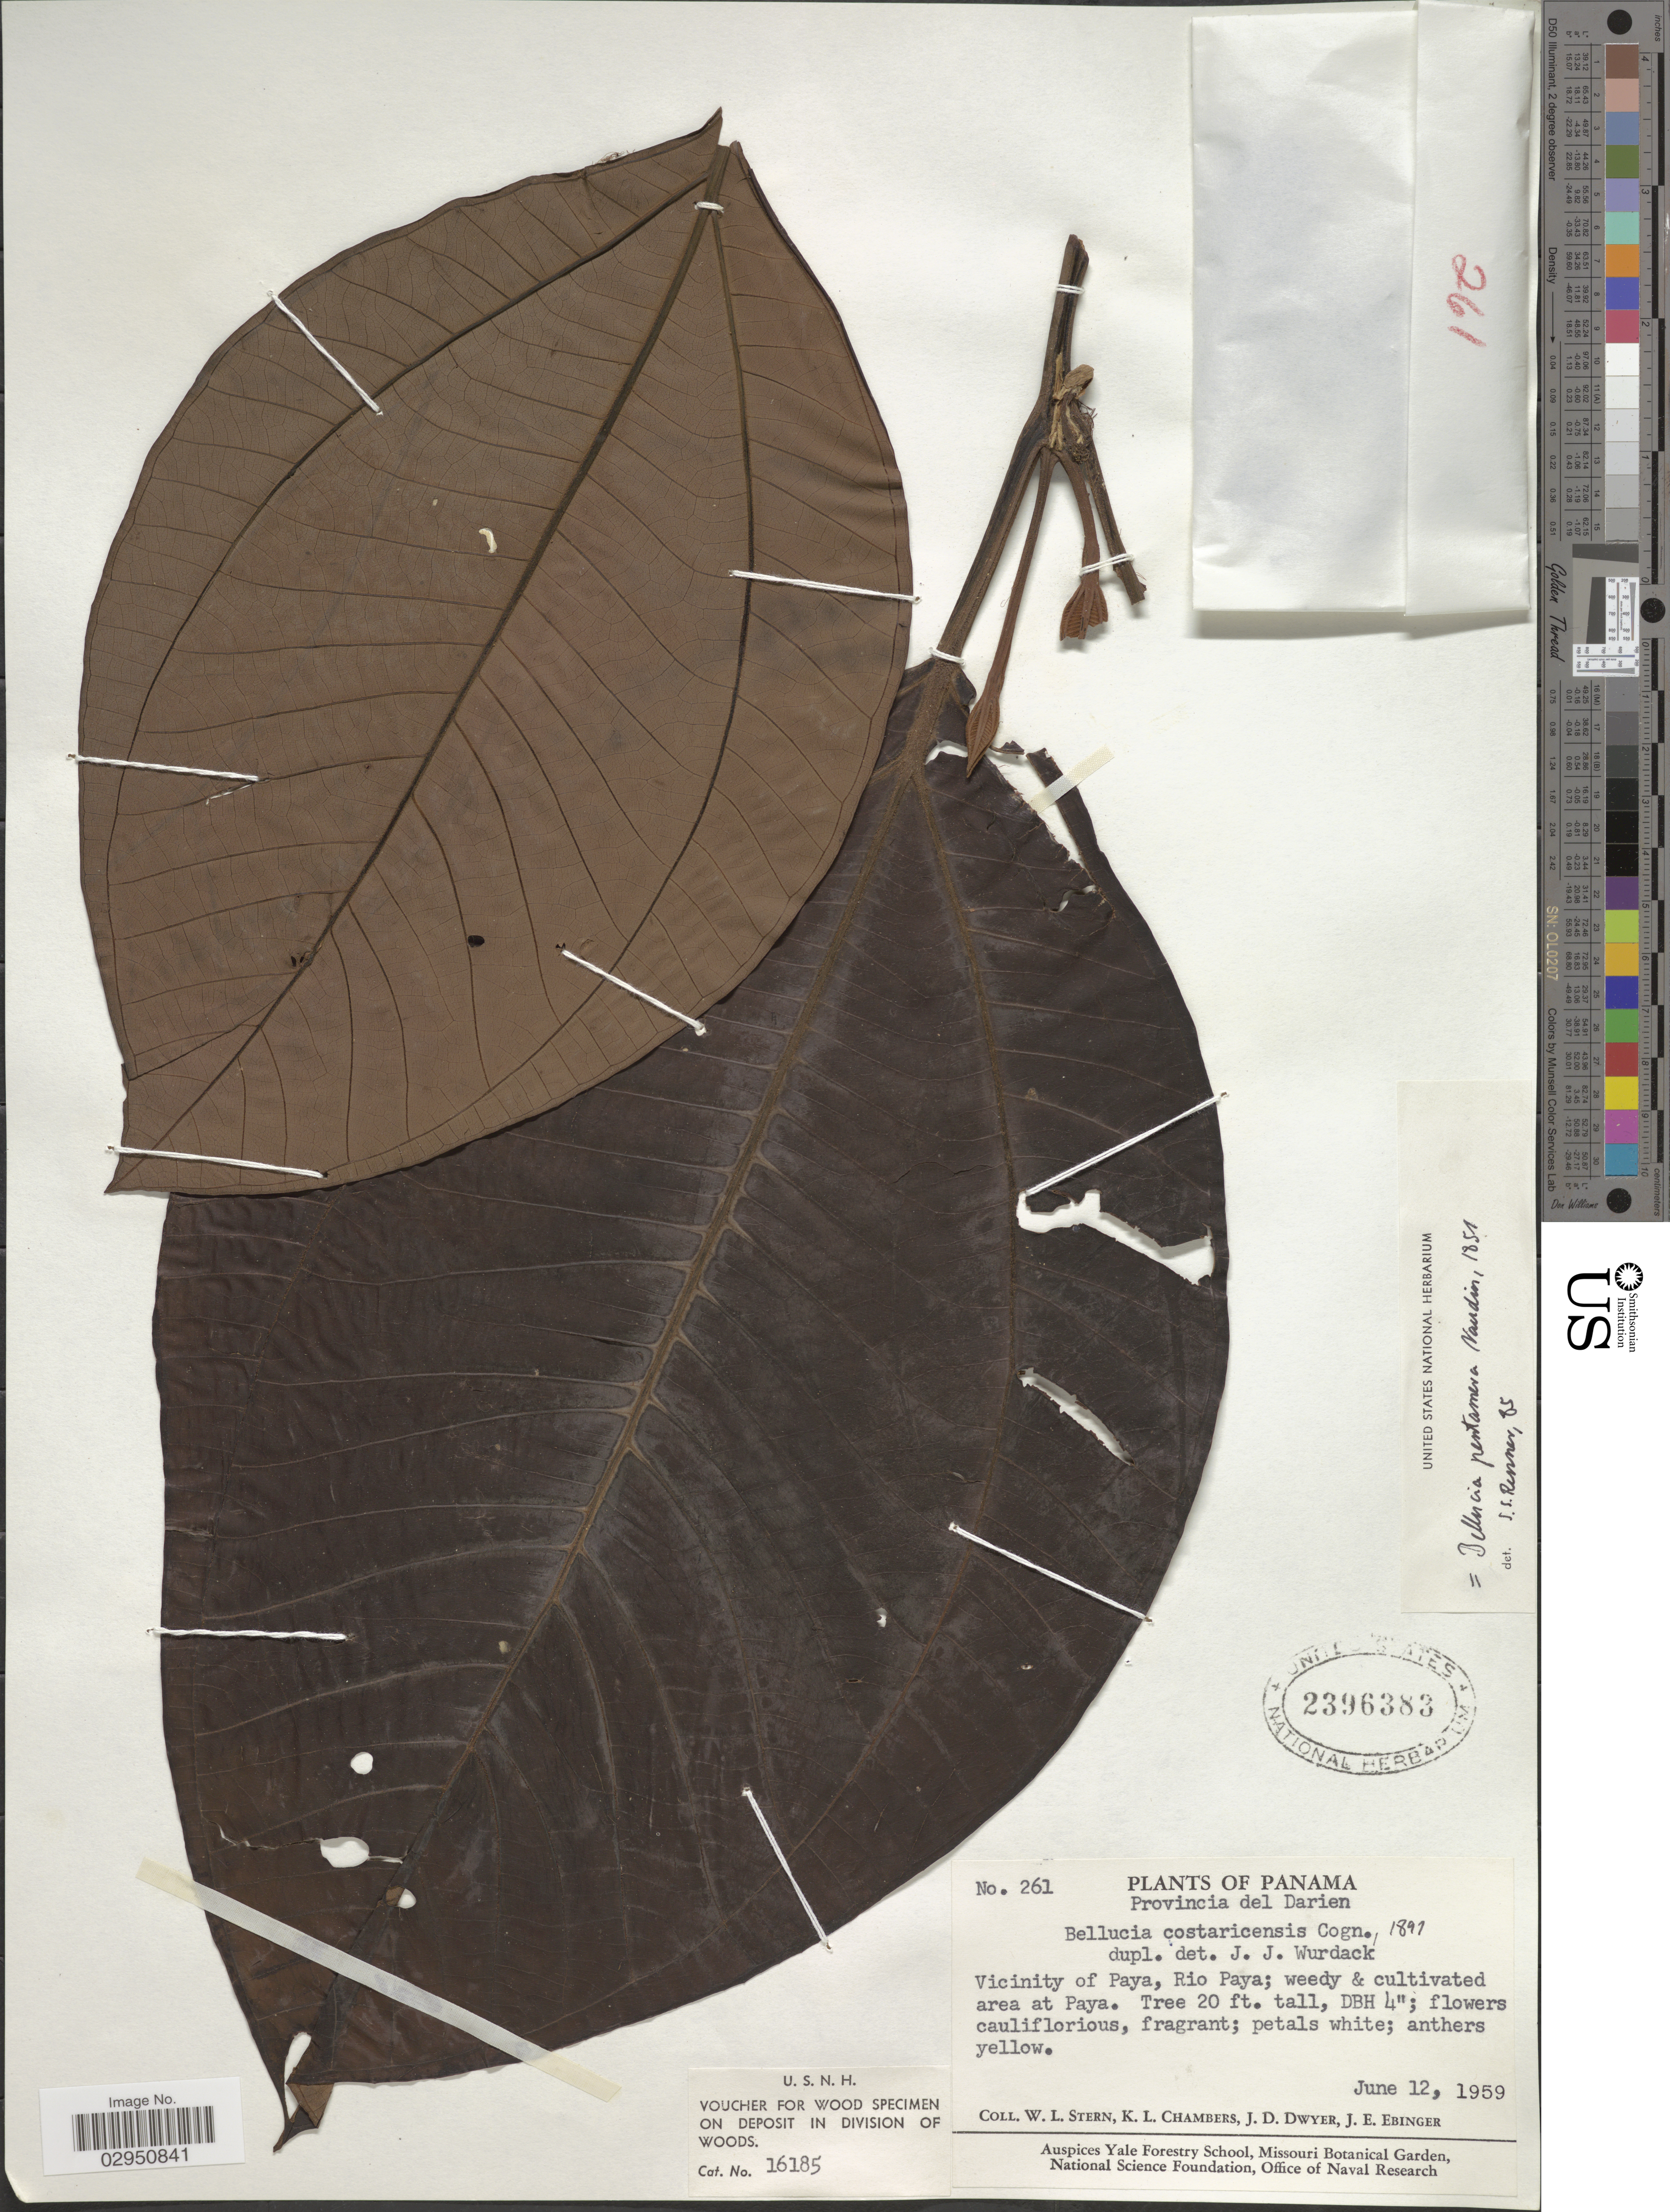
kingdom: Plantae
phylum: Tracheophyta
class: Magnoliopsida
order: Myrtales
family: Melastomataceae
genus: Bellucia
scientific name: Bellucia pentamera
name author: Naudin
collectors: W. L. Stern, K. Chambers, J. D. Dwyer & J. Ebinger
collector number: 261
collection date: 1959-06-12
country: Panama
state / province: Darién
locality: Vicinity of Paya, Rio Paya. At Paya.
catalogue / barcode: US 2396383